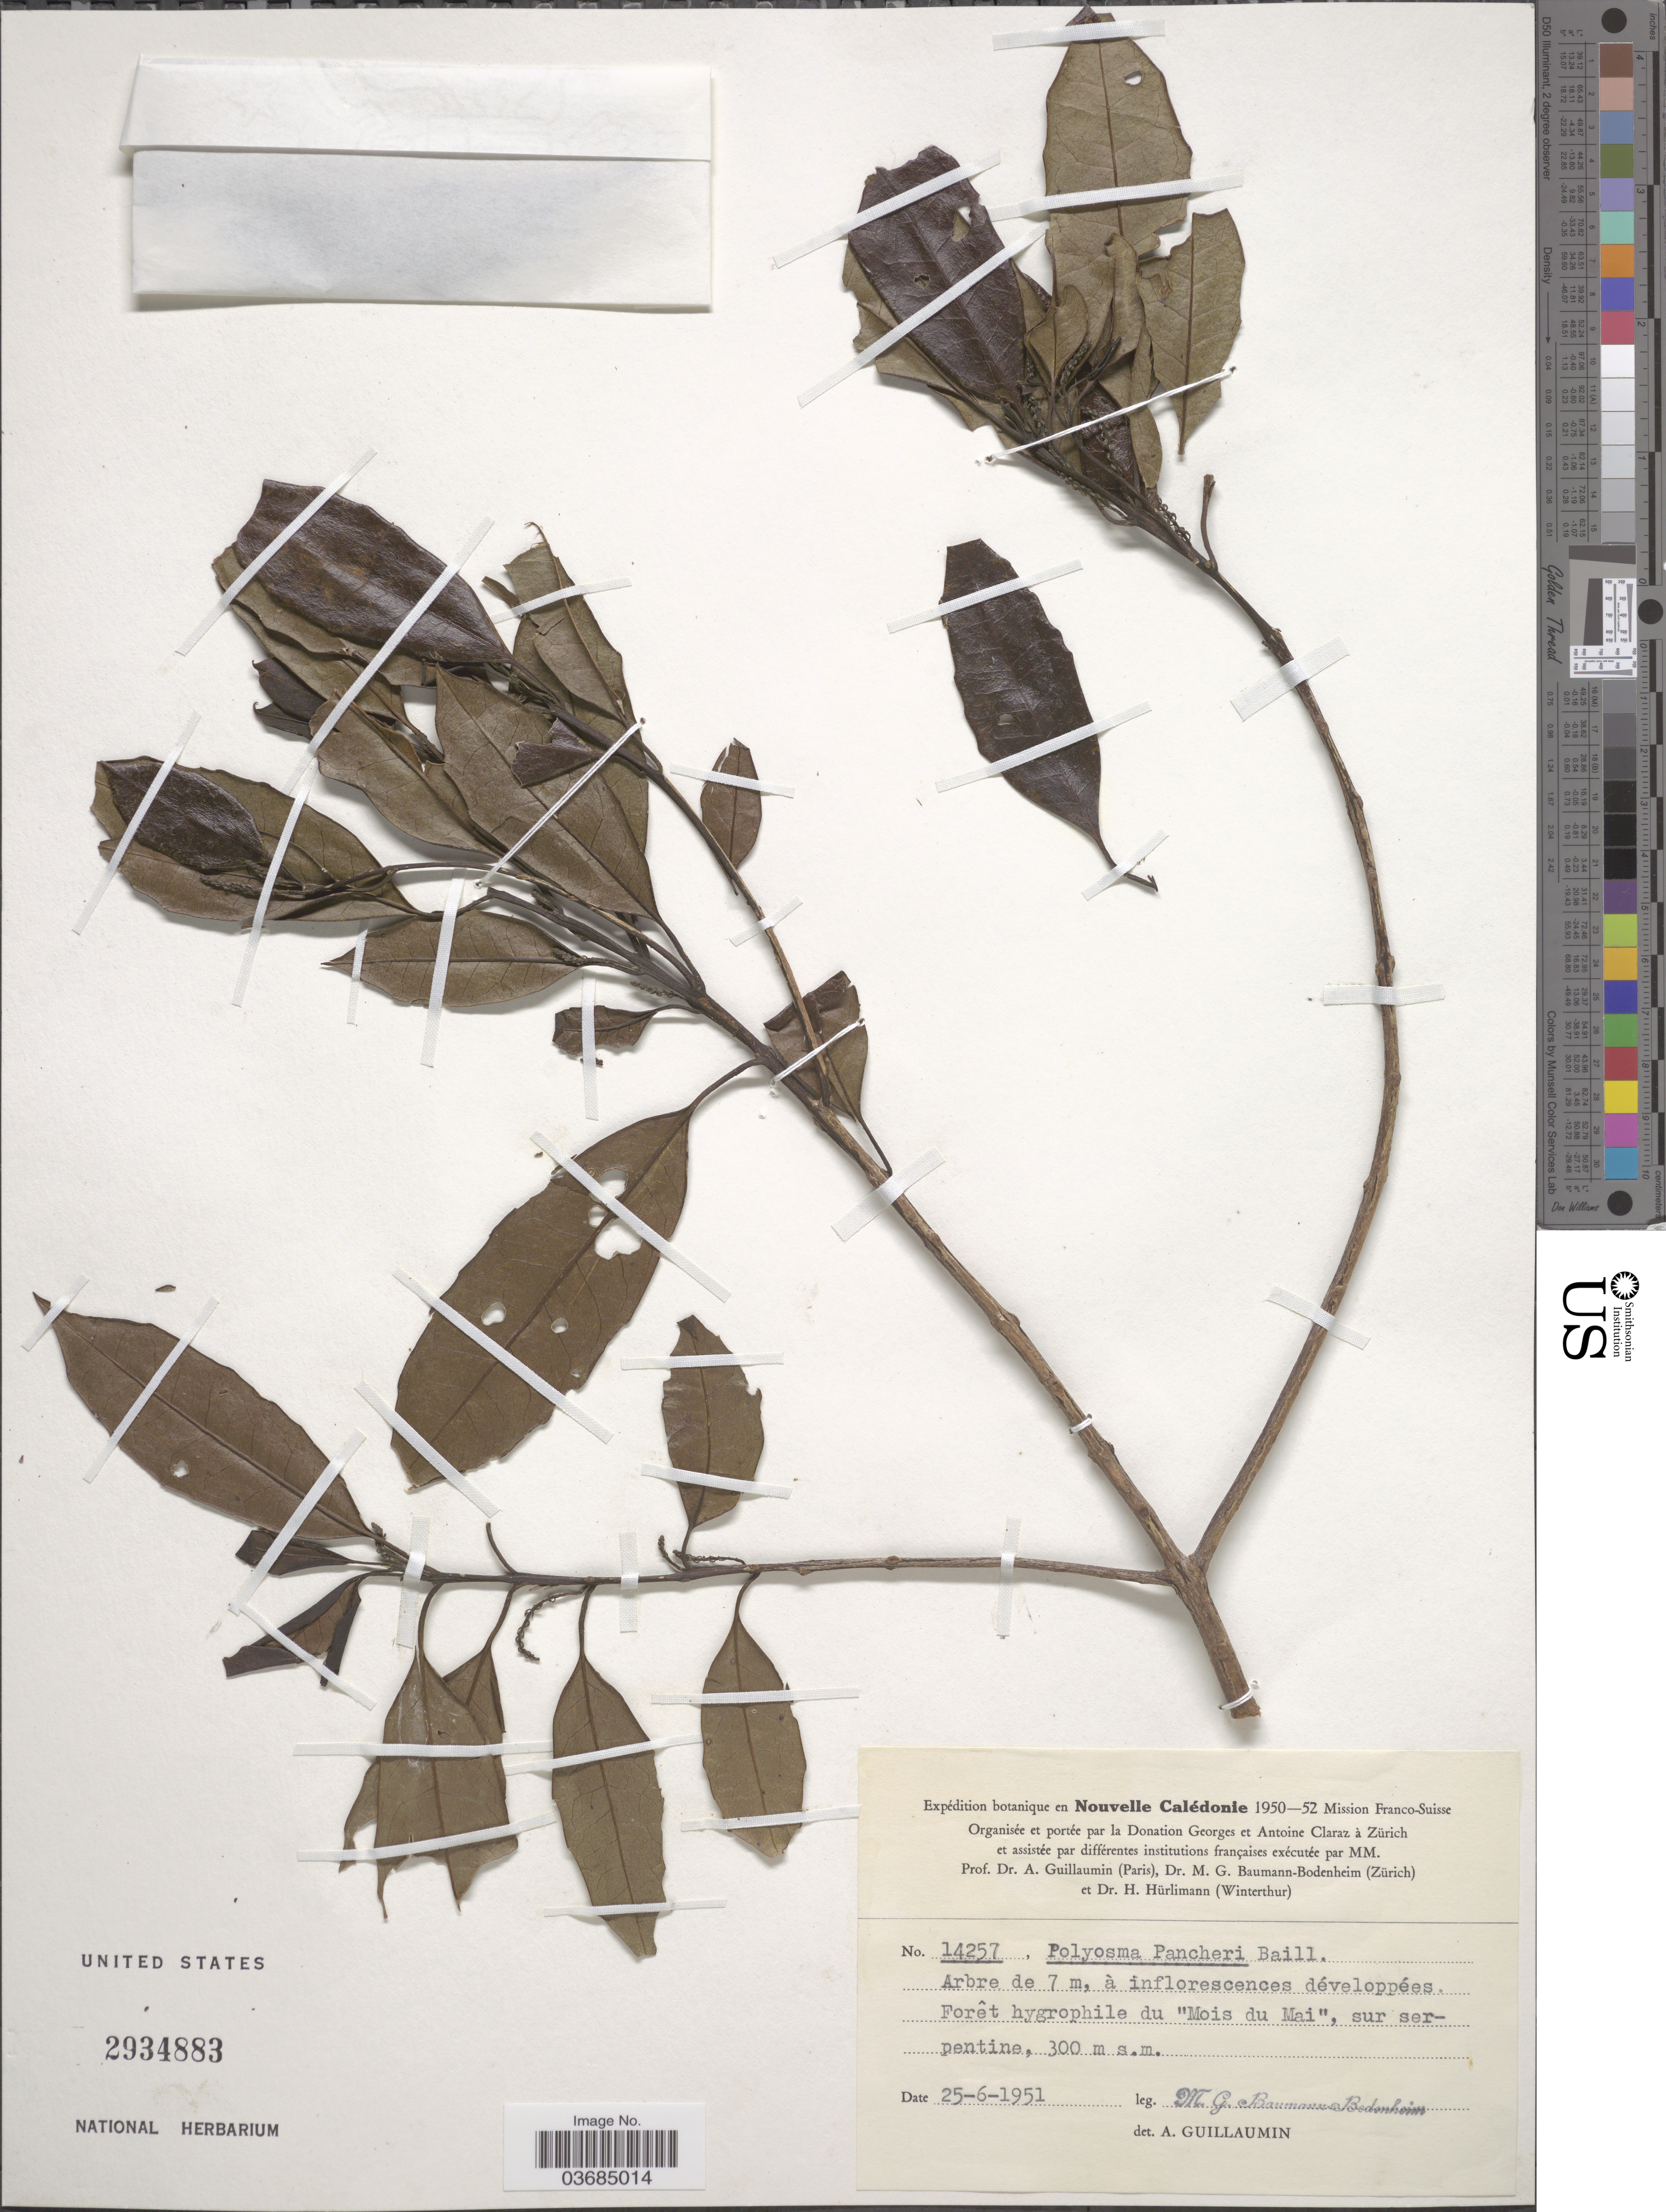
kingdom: Plantae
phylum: Tracheophyta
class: Magnoliopsida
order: Escalloniales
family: Escalloniaceae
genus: Polyosma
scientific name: Polyosma pancheri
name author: Baill.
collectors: M. G. Baumann-Bodenheim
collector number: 14257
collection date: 1951-06-25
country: New Caledonia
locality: Expédition botanique en Nouvelle Calédonie 1950-52 Mission Franco-Suisse.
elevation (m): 300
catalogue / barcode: US 2934883